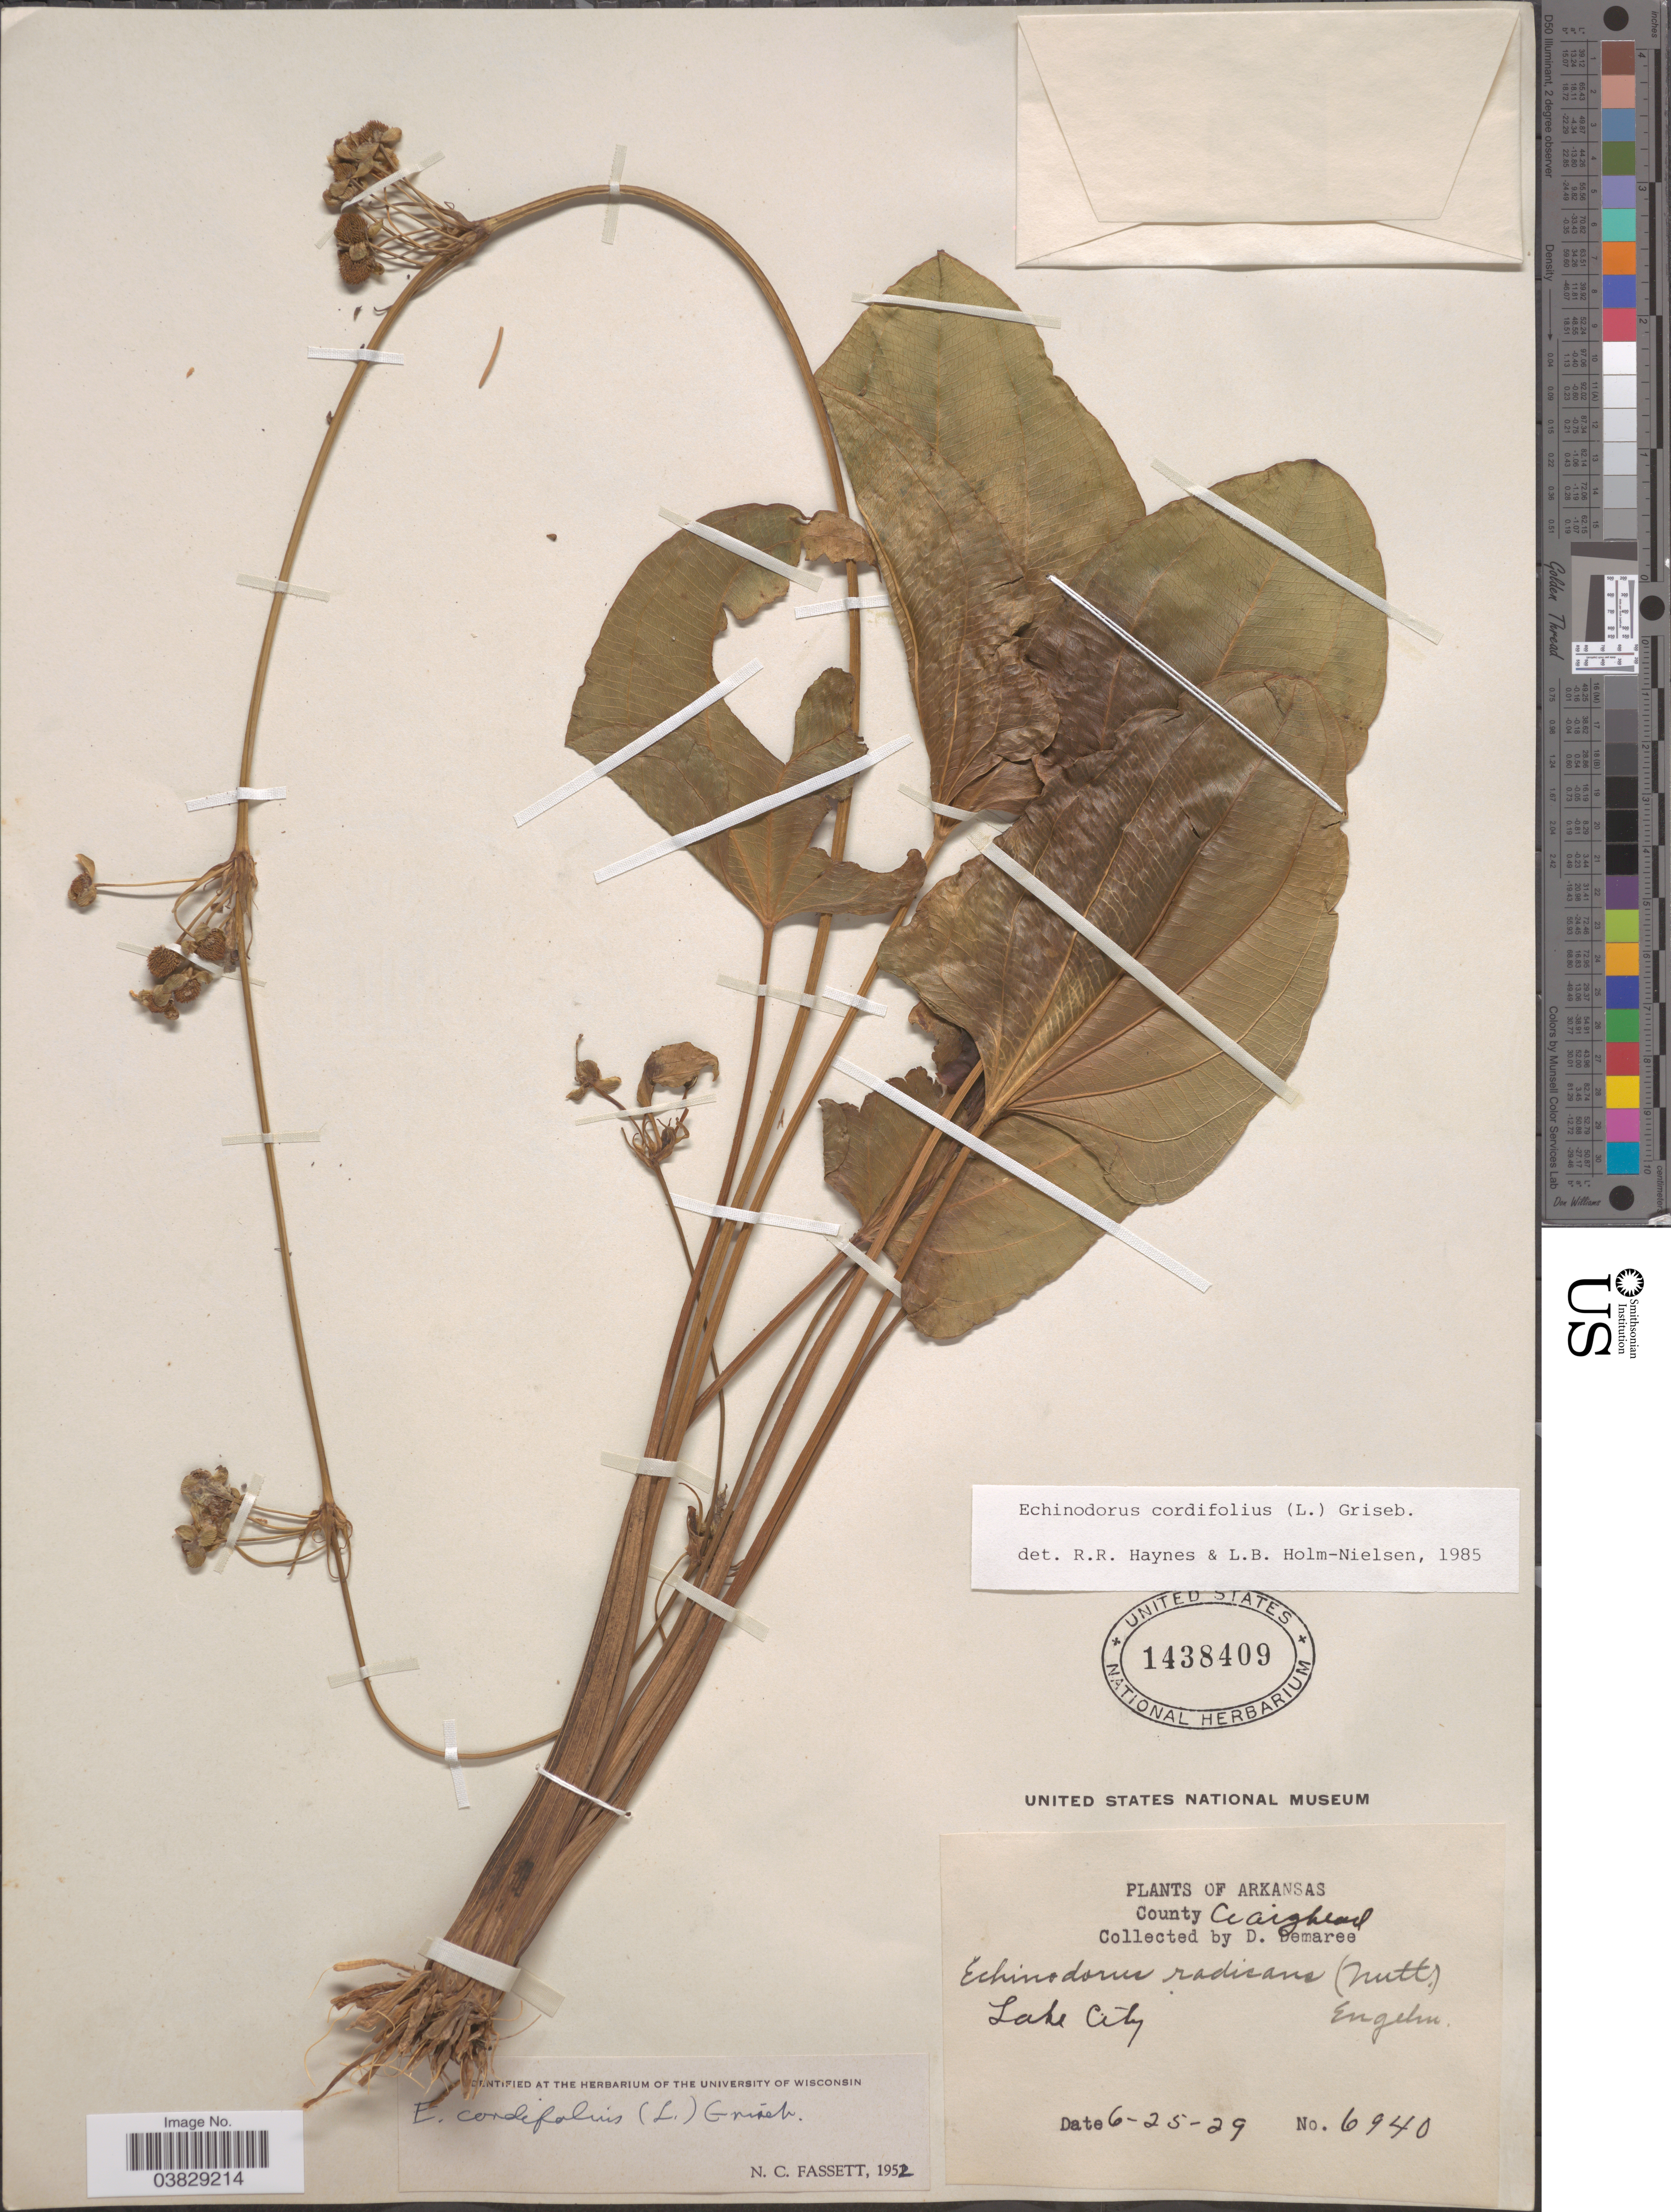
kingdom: Plantae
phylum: Tracheophyta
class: Liliopsida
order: Alismatales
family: Alismataceae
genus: Echinodorus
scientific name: Echinodorus cordifolius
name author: (L.) Griseb.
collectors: D. Demaree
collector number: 6940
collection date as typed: Transcribed d/m/y: 25/6/29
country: United States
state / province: Arkansas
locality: County Craighead. Lake City.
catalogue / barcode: US 1438409